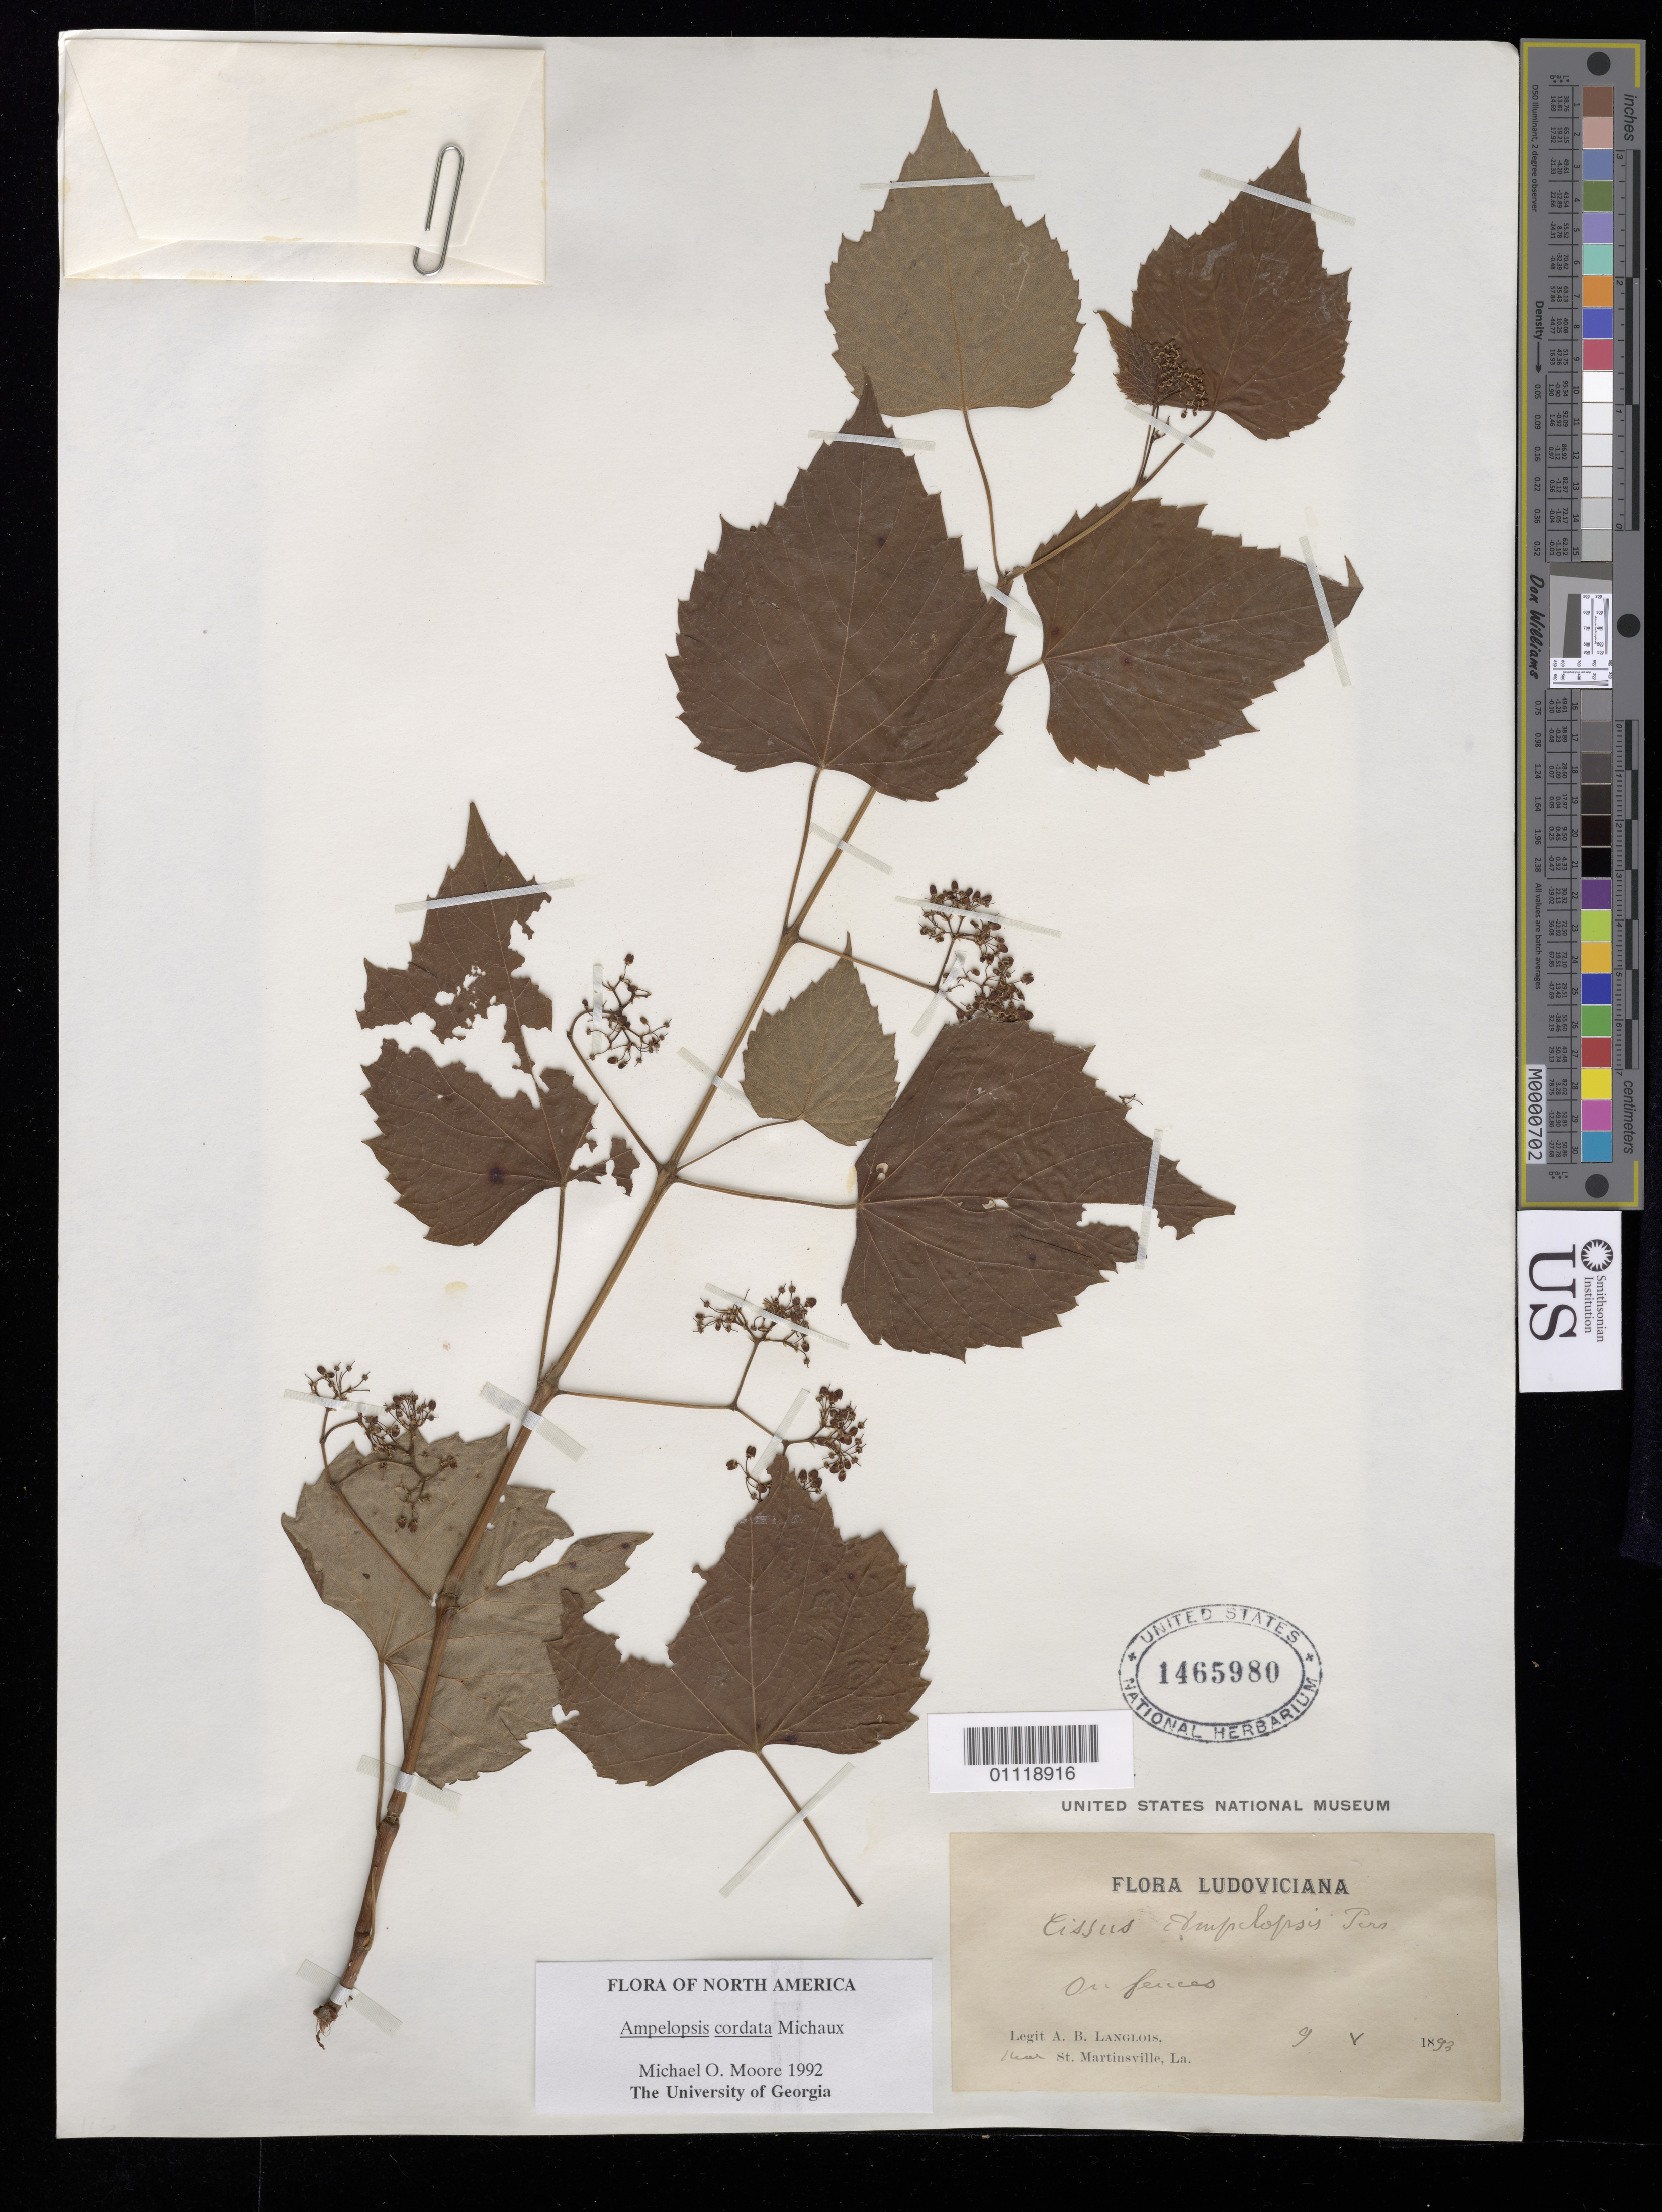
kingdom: Plantae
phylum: Tracheophyta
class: Magnoliopsida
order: Vitales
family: Vitaceae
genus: Ampelopsis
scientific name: Ampelopsis cordata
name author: Michx.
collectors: A. Langlois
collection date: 1893-05-09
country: United States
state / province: Louisiana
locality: St Martinsville.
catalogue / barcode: US 1465980